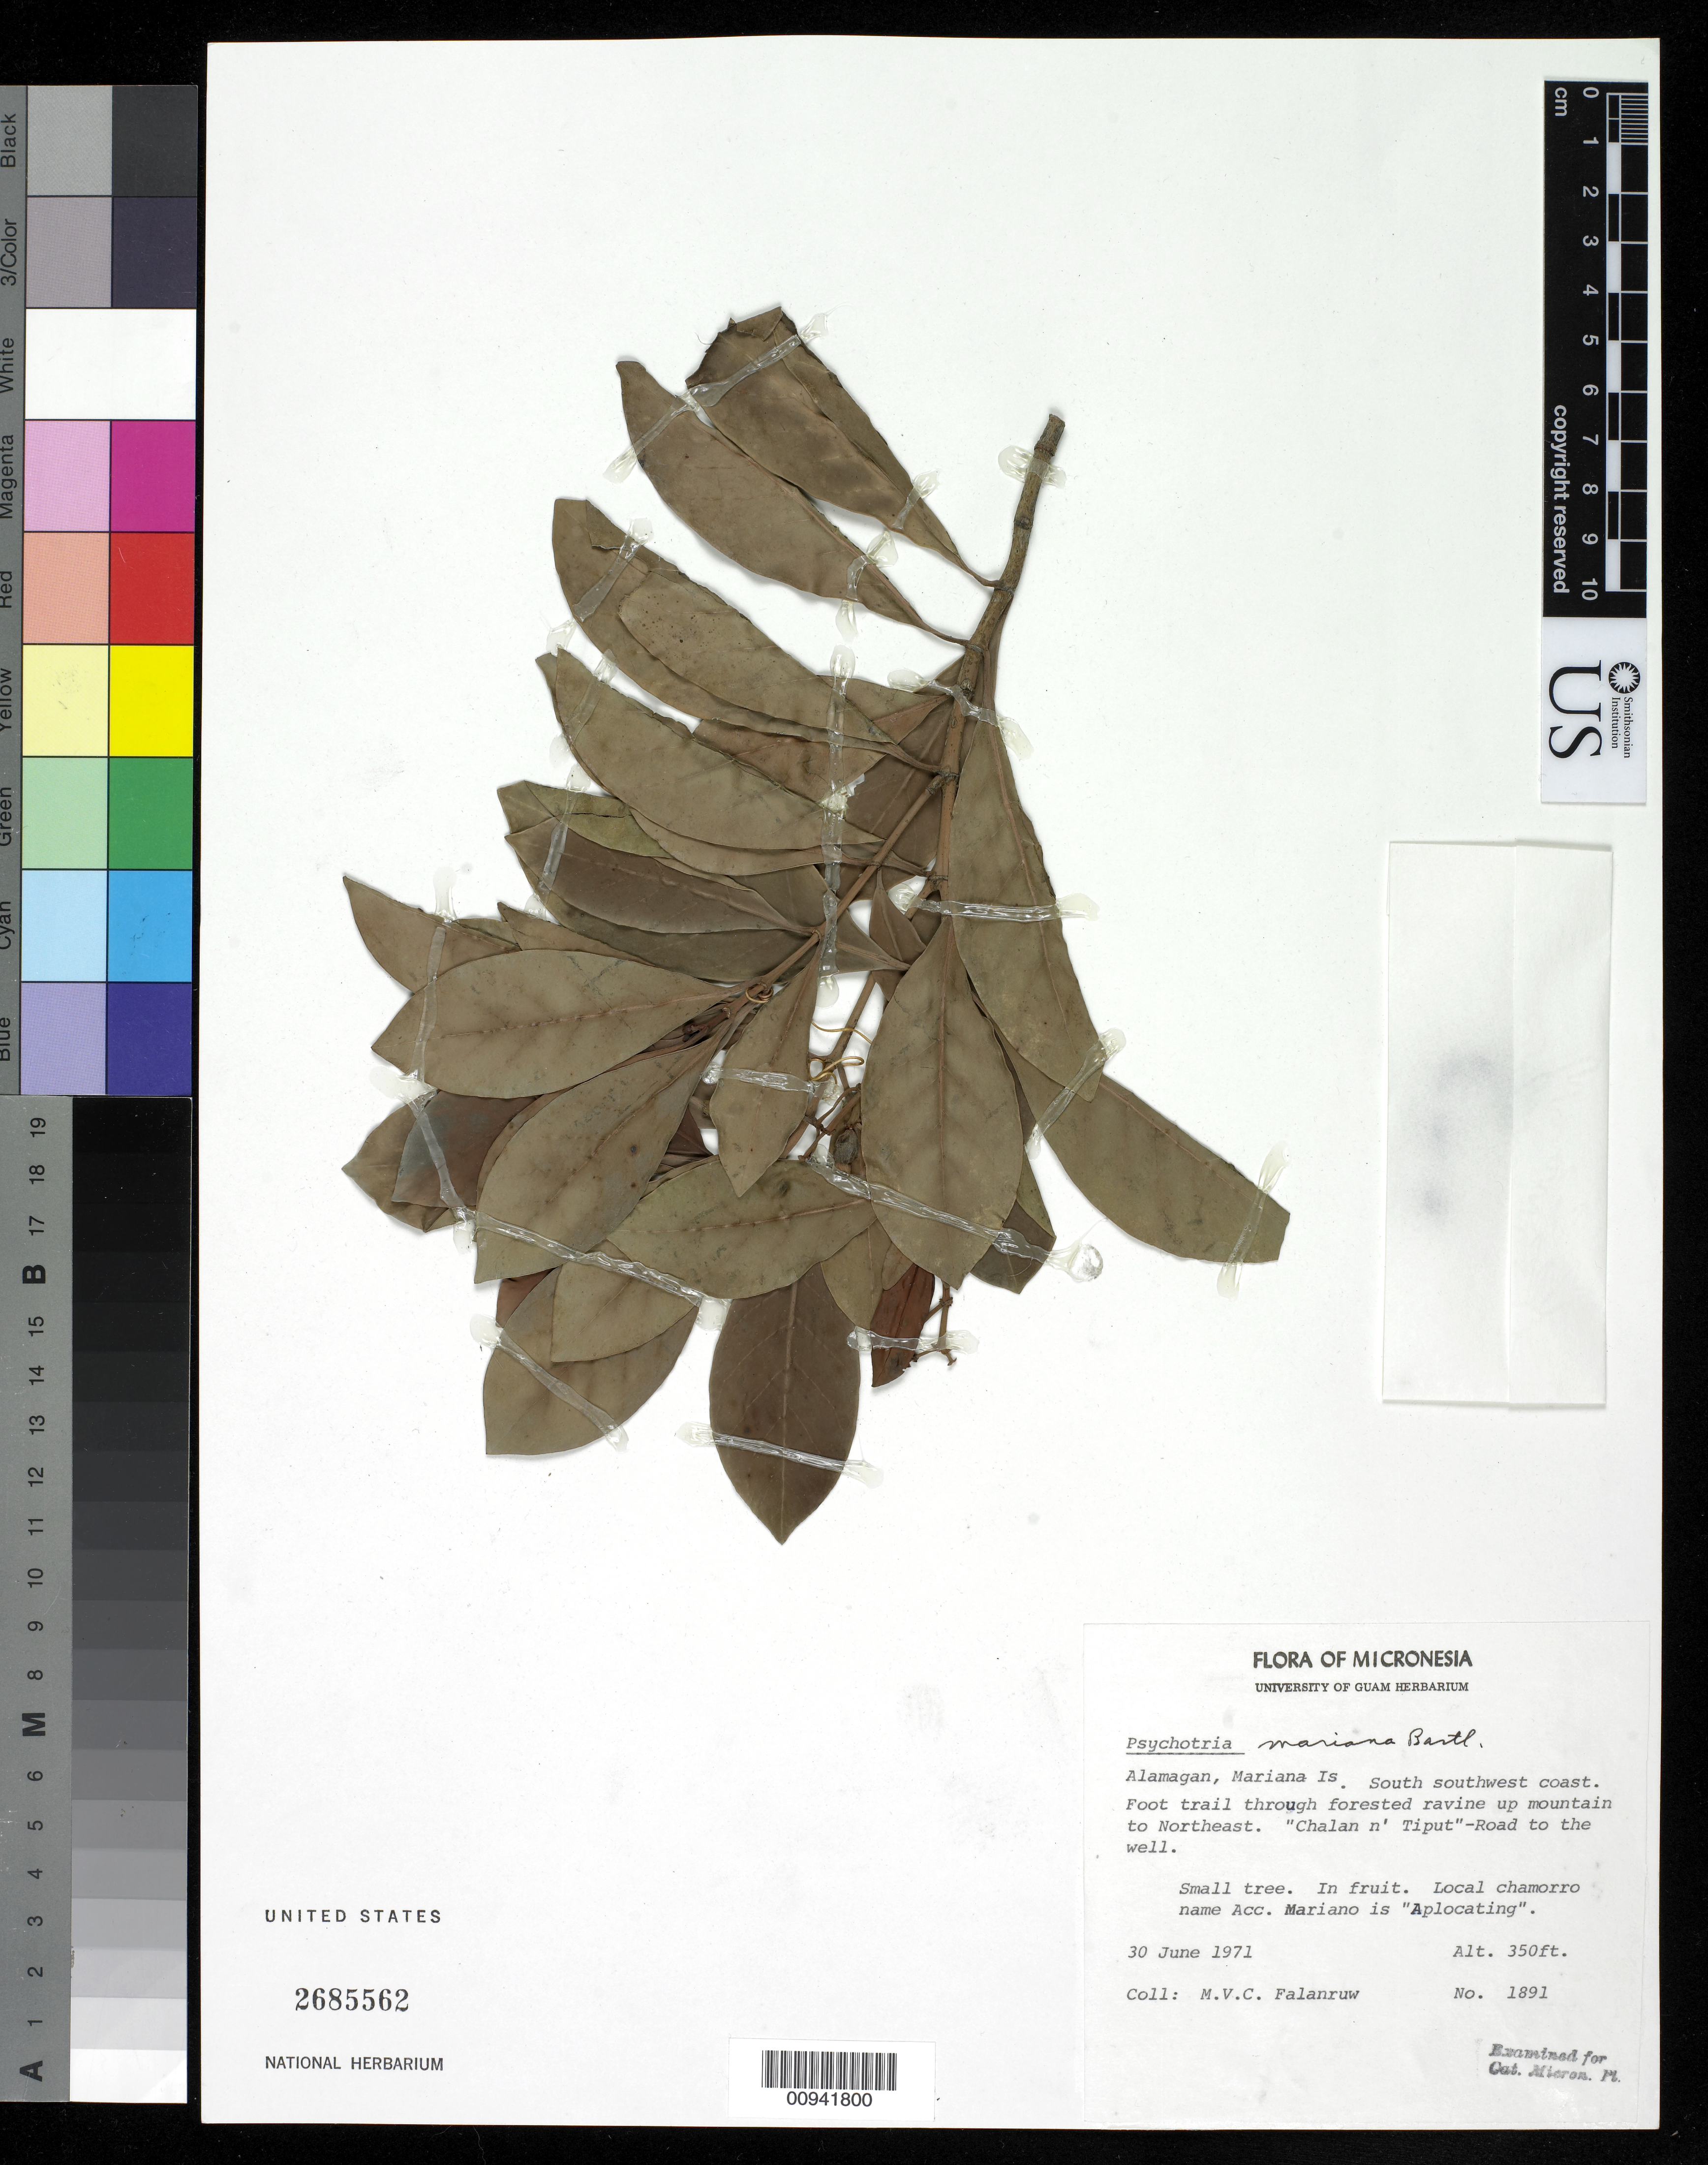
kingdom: Plantae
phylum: Tracheophyta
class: Magnoliopsida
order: Gentianales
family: Rubiaceae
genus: Psychotria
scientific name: Psychotria mariana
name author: Bartl. ex DC.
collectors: M. V. Falanruw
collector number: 1891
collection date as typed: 30 Jun 1971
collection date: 1971-06-30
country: Northern Mariana Islands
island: Alamagan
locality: South southwest coast; Foot trail through forested ravine up mountain to Northeast.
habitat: Chalan n' Tiput - Road to the well.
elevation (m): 107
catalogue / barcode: US 2685562